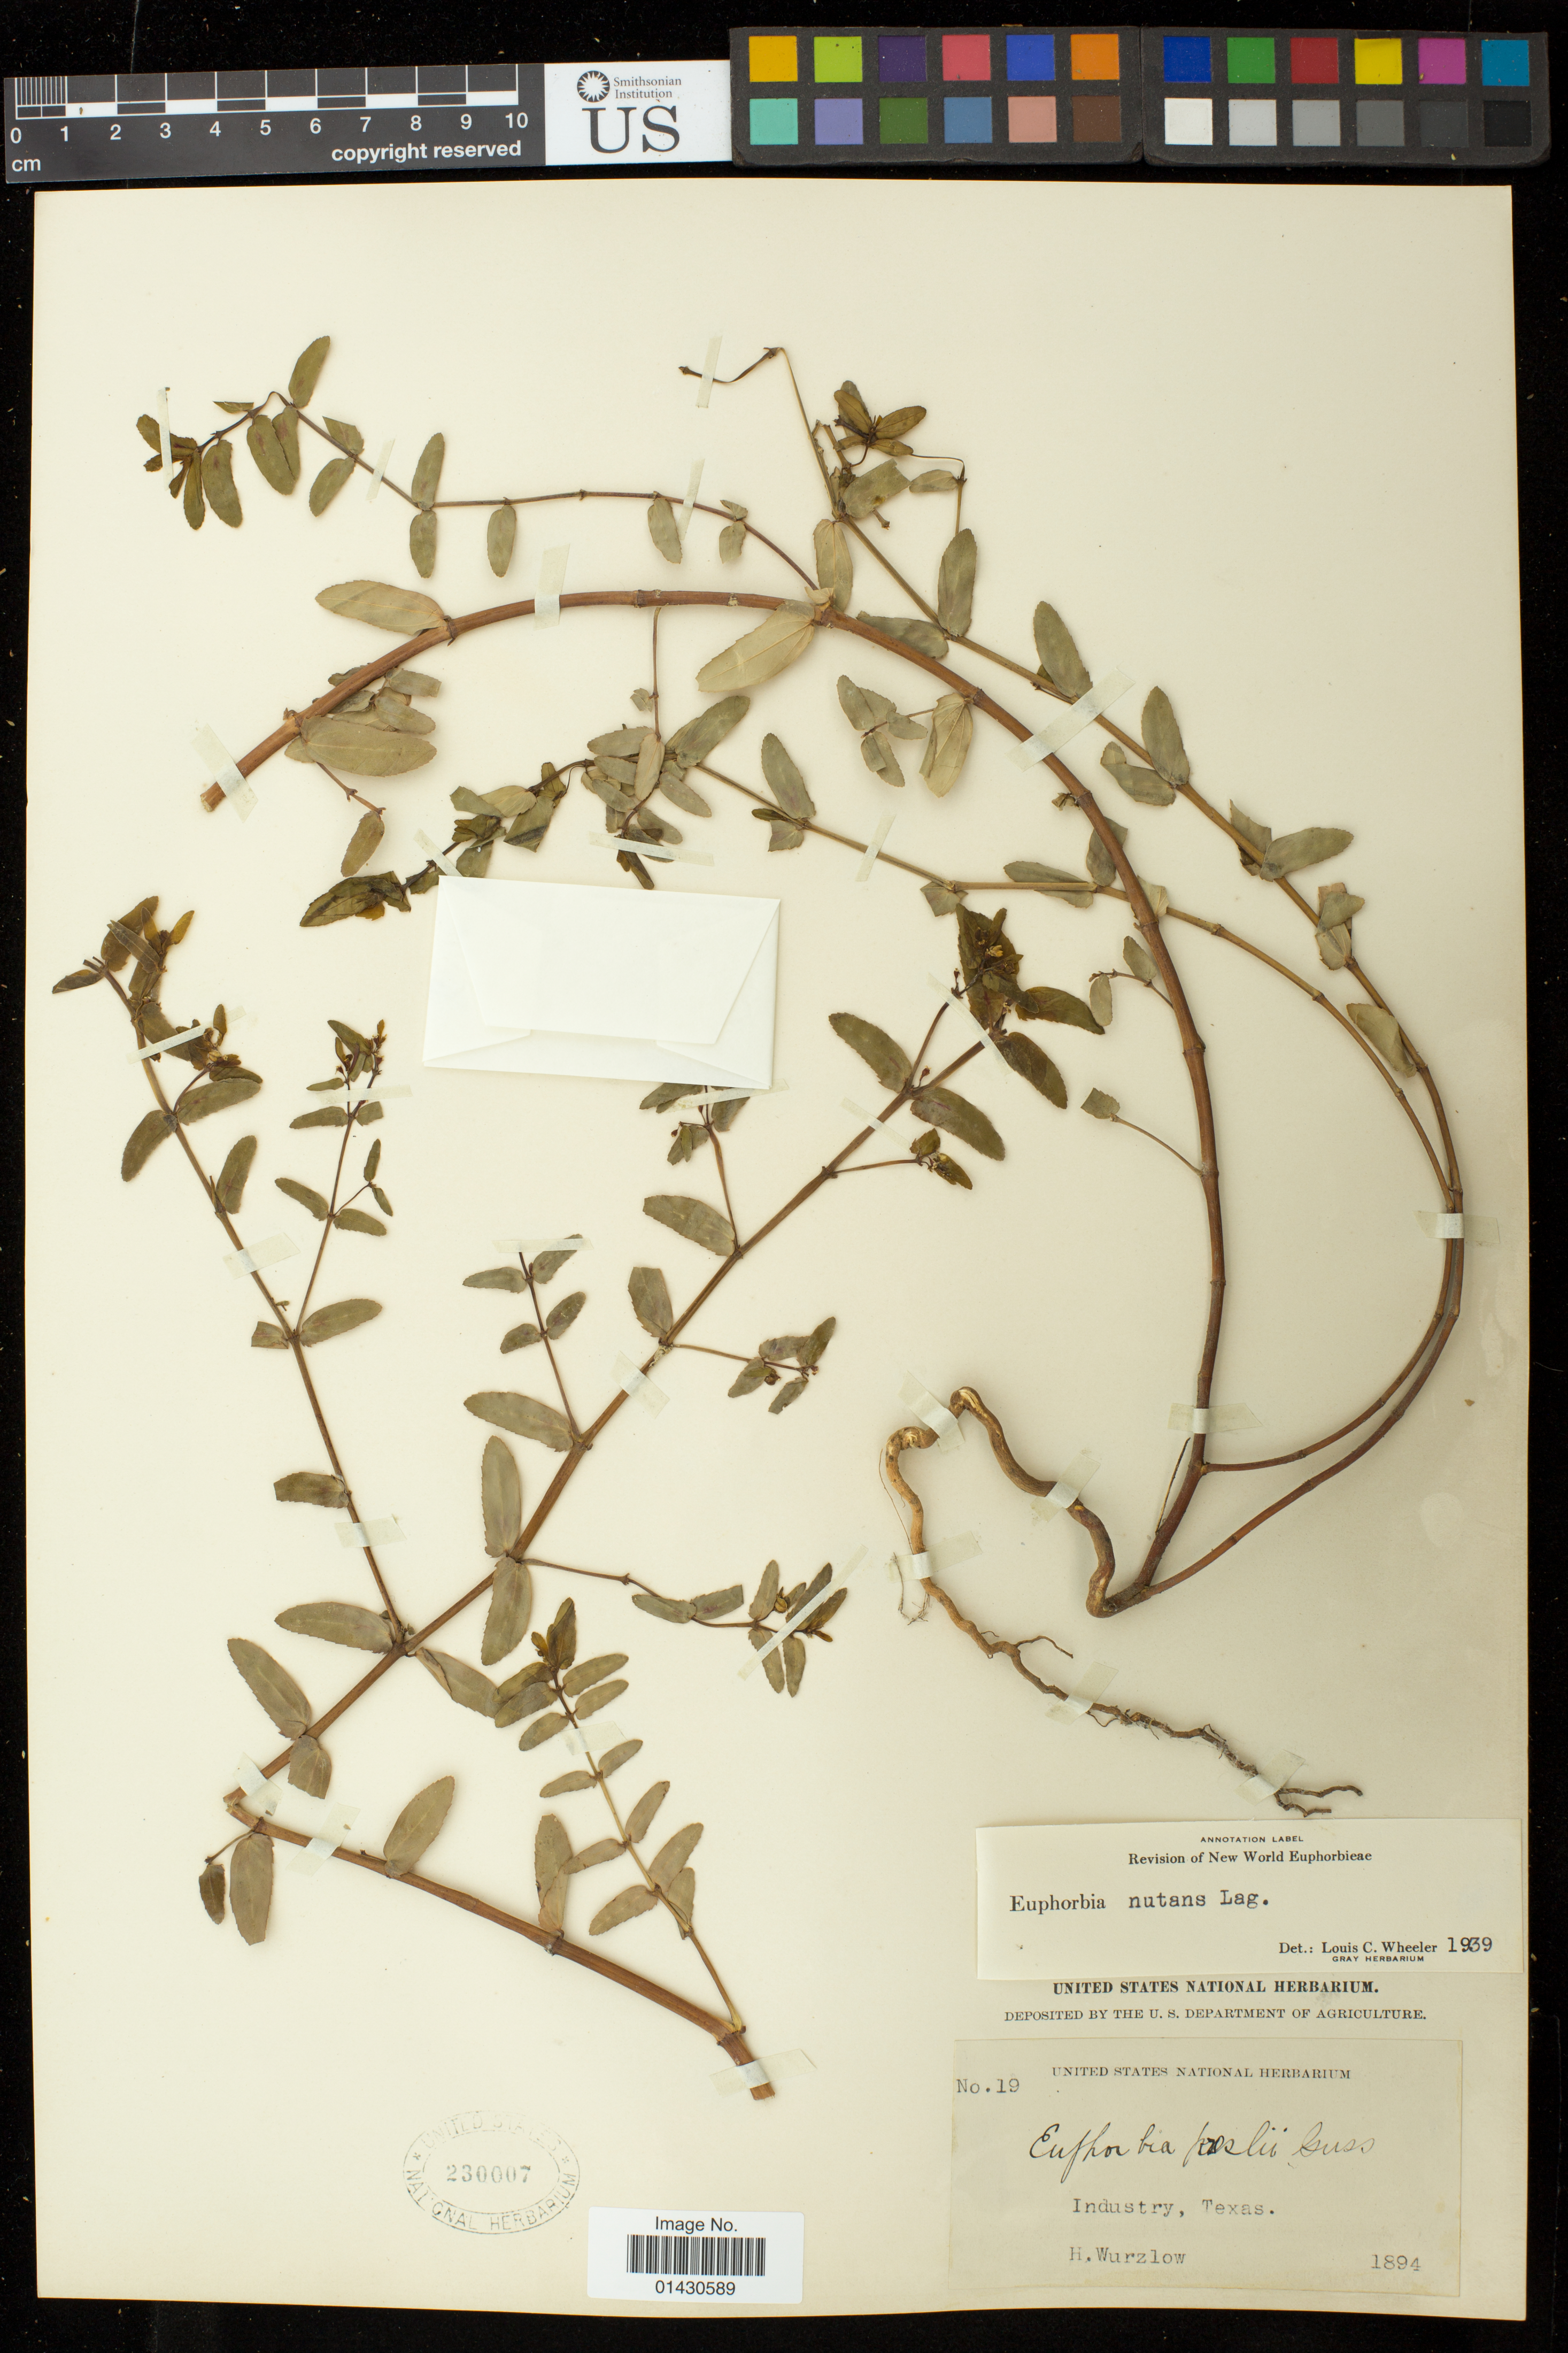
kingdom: Plantae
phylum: Tracheophyta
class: Magnoliopsida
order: Malpighiales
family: Euphorbiaceae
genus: Euphorbia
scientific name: Euphorbia maculata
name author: L.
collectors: H. Wurzlow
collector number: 19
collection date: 1894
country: United States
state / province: Texas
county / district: Austin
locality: Industry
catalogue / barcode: US 230007